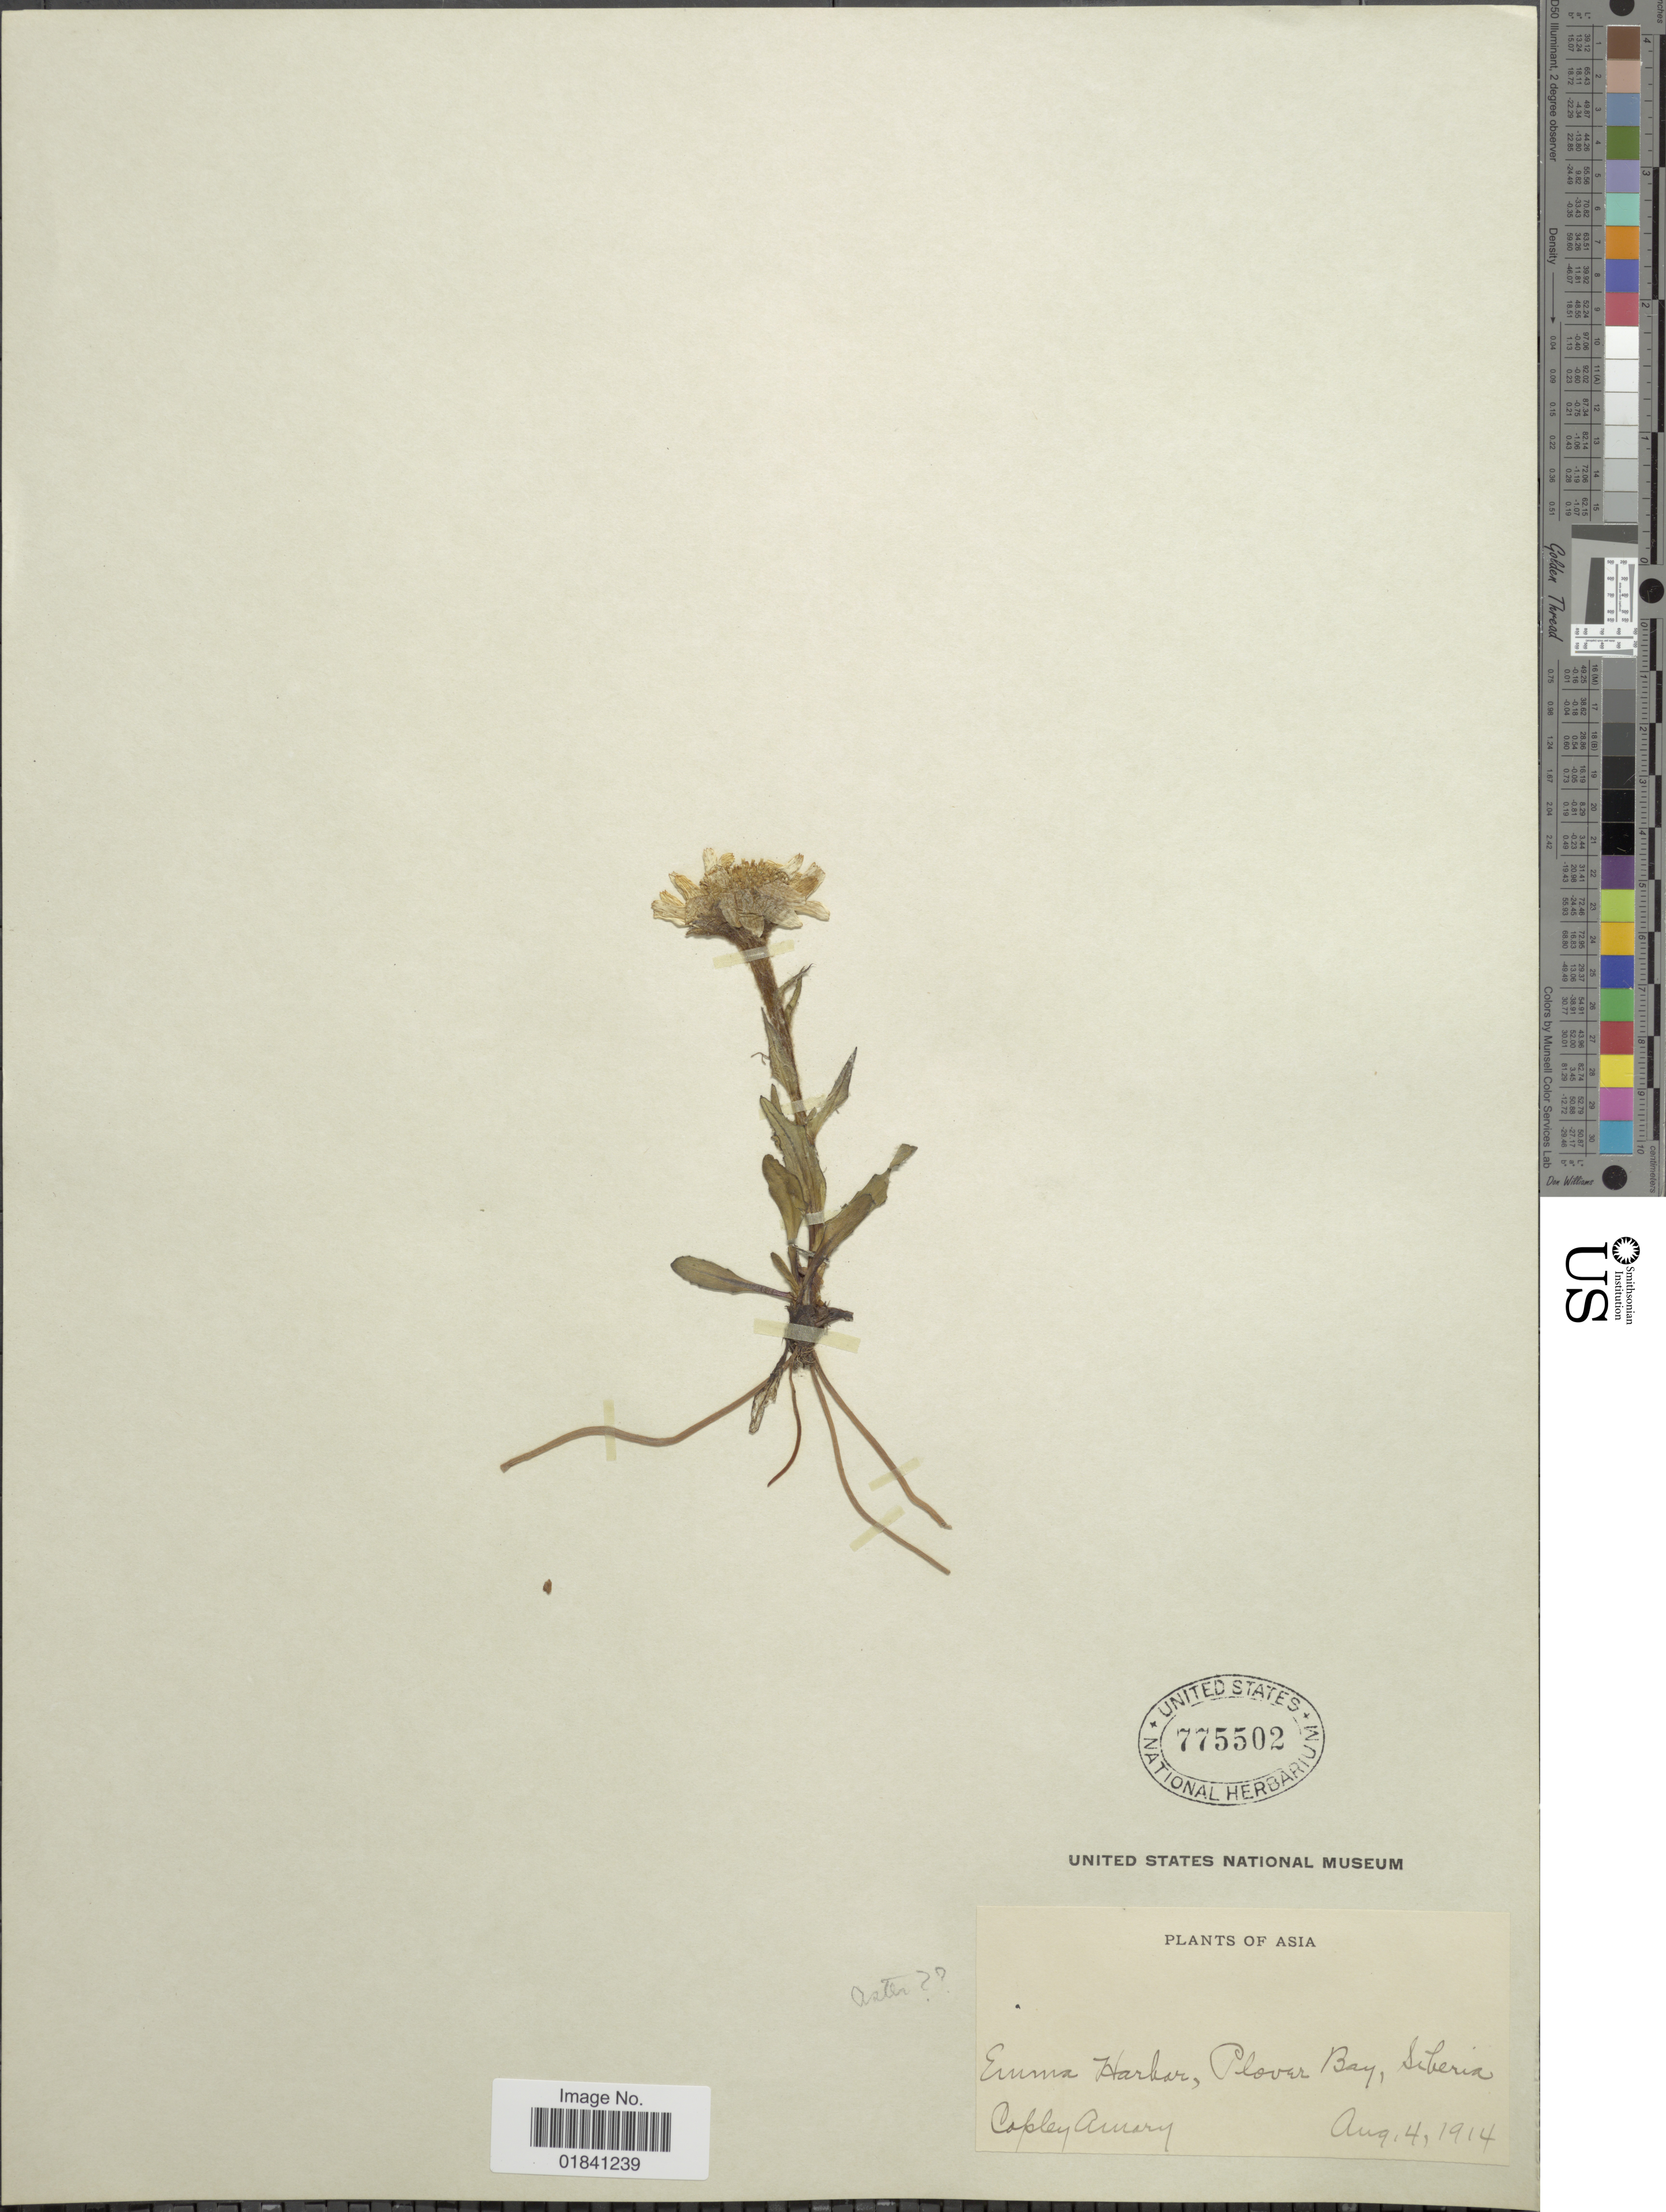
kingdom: Plantae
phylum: Tracheophyta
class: Magnoliopsida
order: Asterales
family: Asteraceae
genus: Senecio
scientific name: Senecio frigidus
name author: (Richardson) Less.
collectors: C. Amary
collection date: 1914-08-04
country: Russian Federation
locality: Asia. Emma Harbor, Plover Bay, Siberia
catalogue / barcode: US 775502